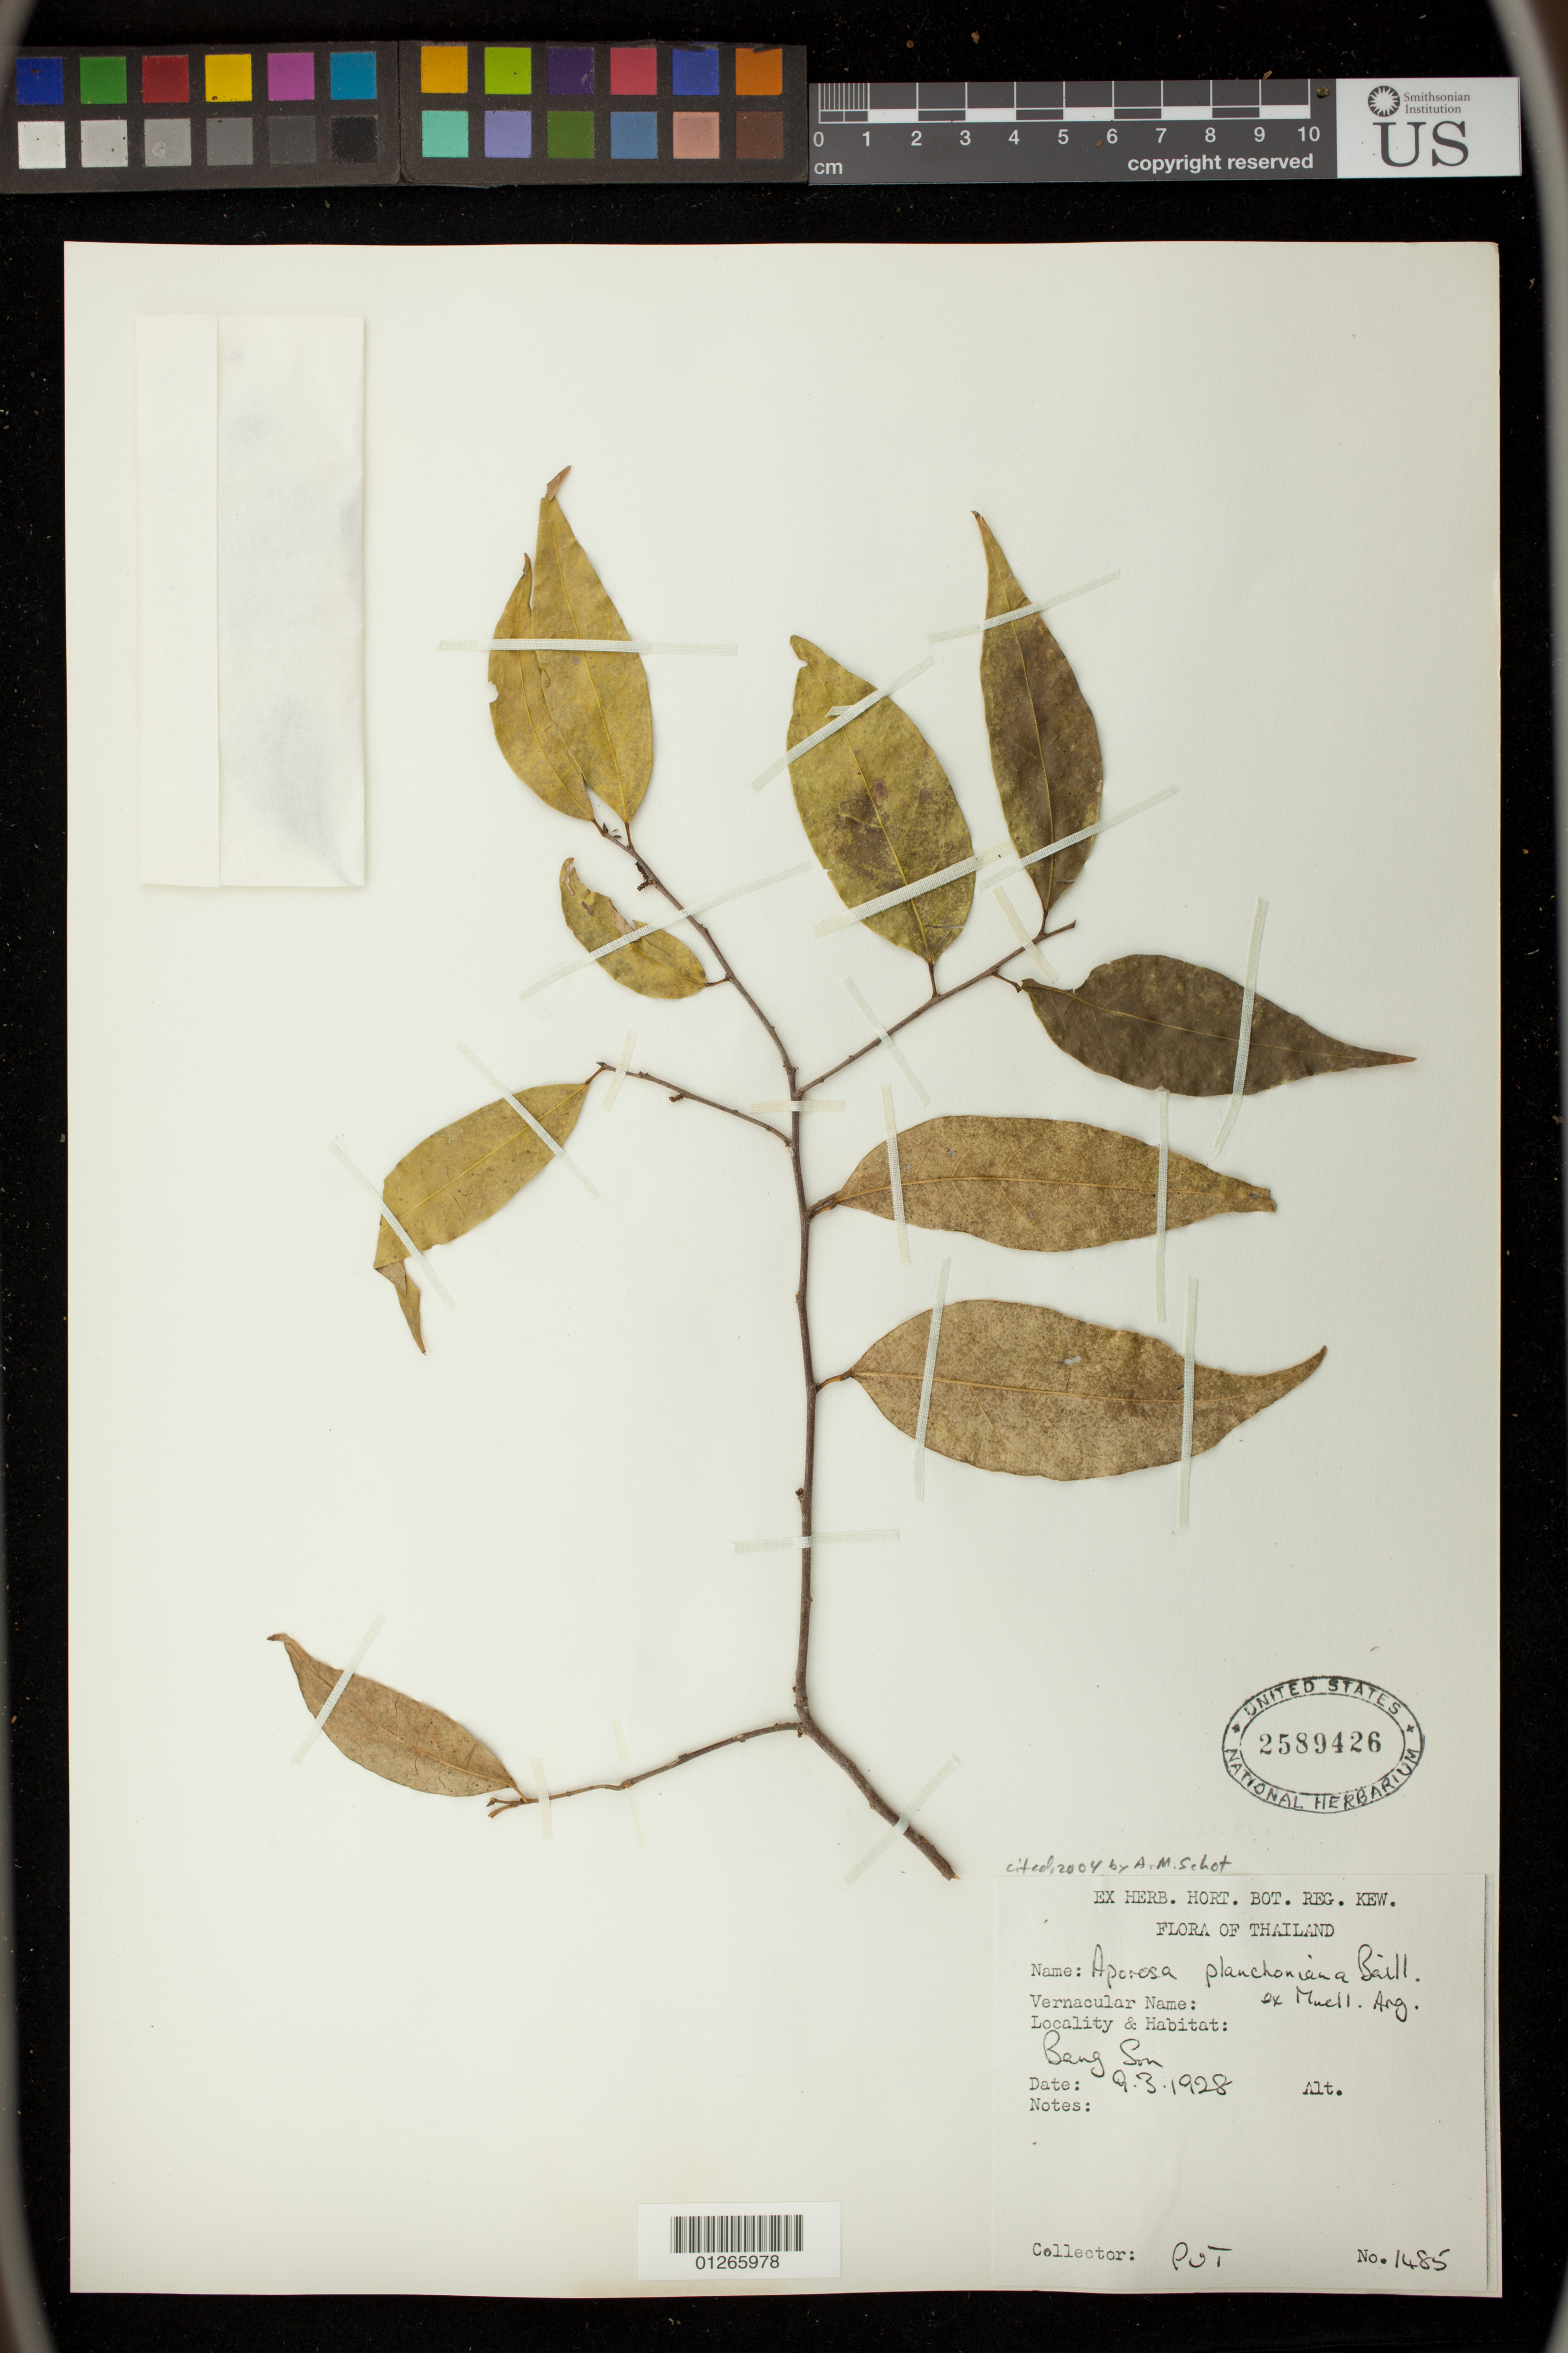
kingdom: Plantae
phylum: Tracheophyta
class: Magnoliopsida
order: Malpighiales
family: Phyllanthaceae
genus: Aporosa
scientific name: Aporosa planchoniana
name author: Baill. ex Müll. Arg.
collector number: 1485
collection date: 1928-09-03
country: Thailand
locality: Bang Son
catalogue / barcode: US 2589426